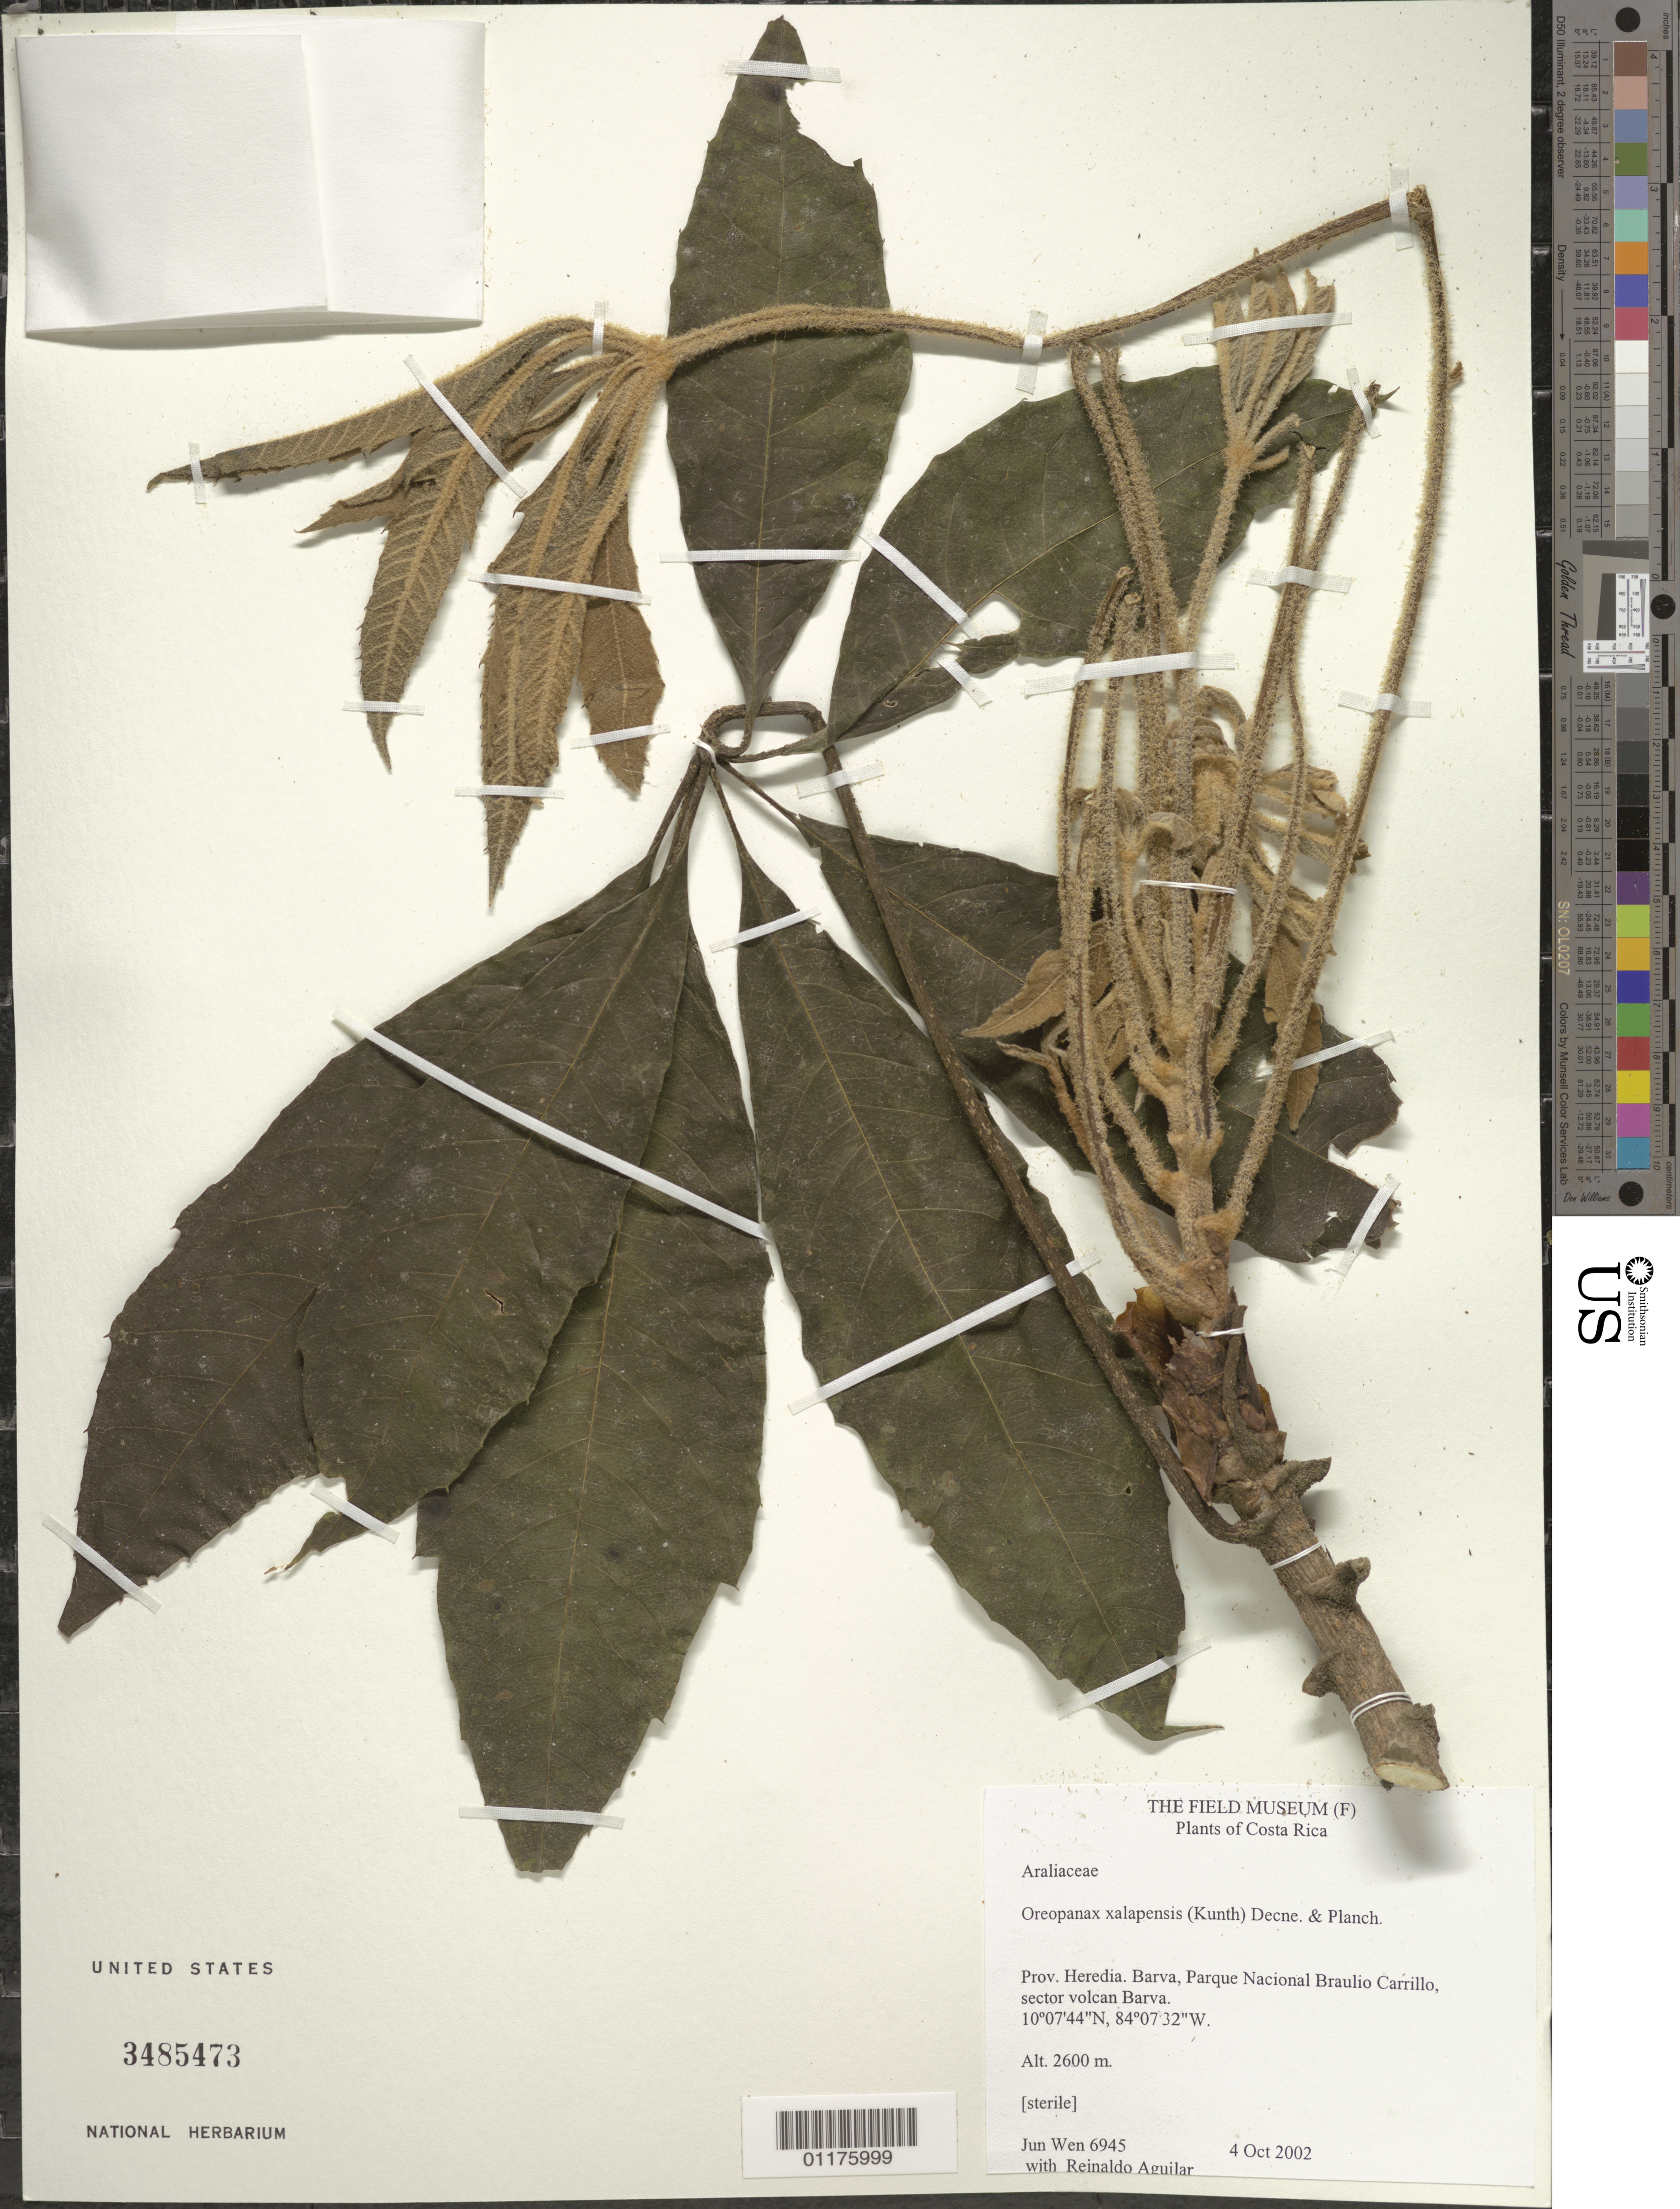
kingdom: Plantae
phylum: Tracheophyta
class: Magnoliopsida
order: Apiales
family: Araliaceae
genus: Oreopanax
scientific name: Oreopanax xalapensis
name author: (Kunth) Decne. & Planch.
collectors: J. Wen & R. Aguilar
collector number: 6945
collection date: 2002-10-04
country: Costa Rica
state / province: Heredia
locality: Barva, Parque Naional Braulio Carrillo, sector volcan Barva.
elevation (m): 2600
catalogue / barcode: US 3485473